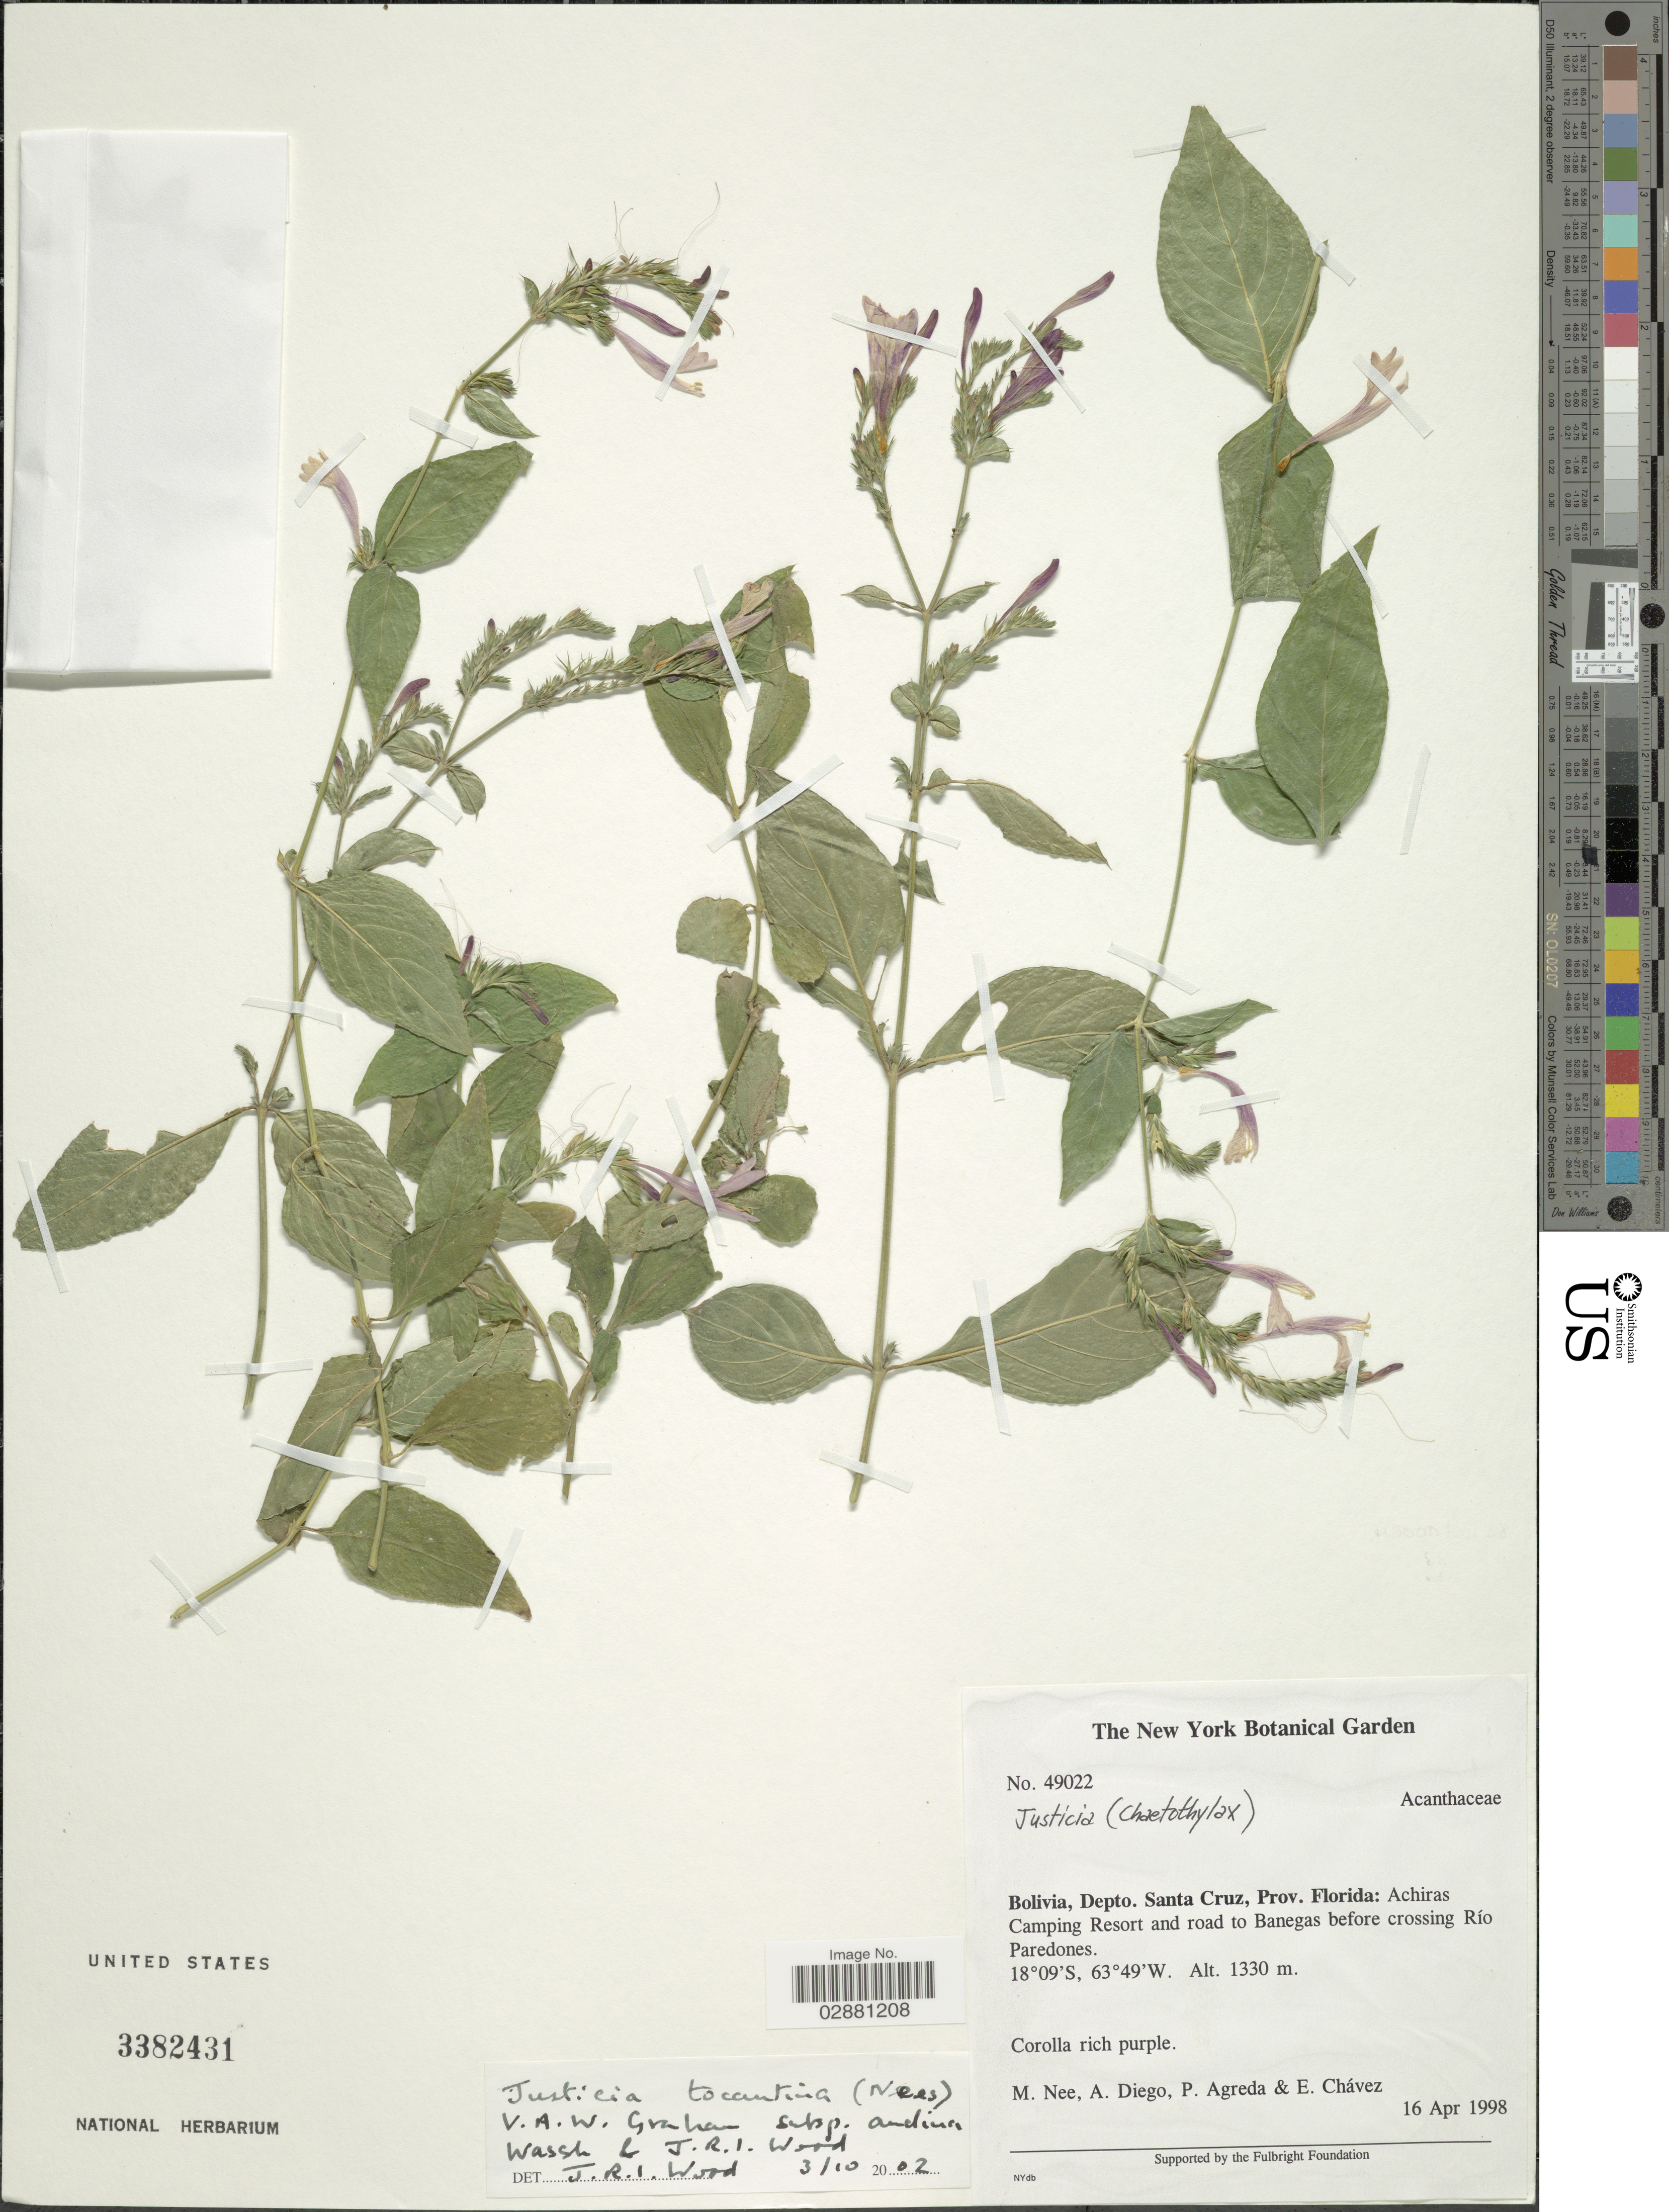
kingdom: Plantae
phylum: Tracheophyta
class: Magnoliopsida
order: Lamiales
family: Acanthaceae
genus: Justicia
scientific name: Justicia tocantina subsp. andina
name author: Wassh. & J.R.I. Wood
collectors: M. Nee, A. Diego, P. Agreda & E. Chávez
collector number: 49022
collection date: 1998-04-16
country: Bolivia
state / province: Santa Cruz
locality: Depto. Santa Cruz, Prov. Florida: Achiras Camping Resort and road to Banegas before crossing Río Paredones.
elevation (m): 1330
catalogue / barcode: US 3382431